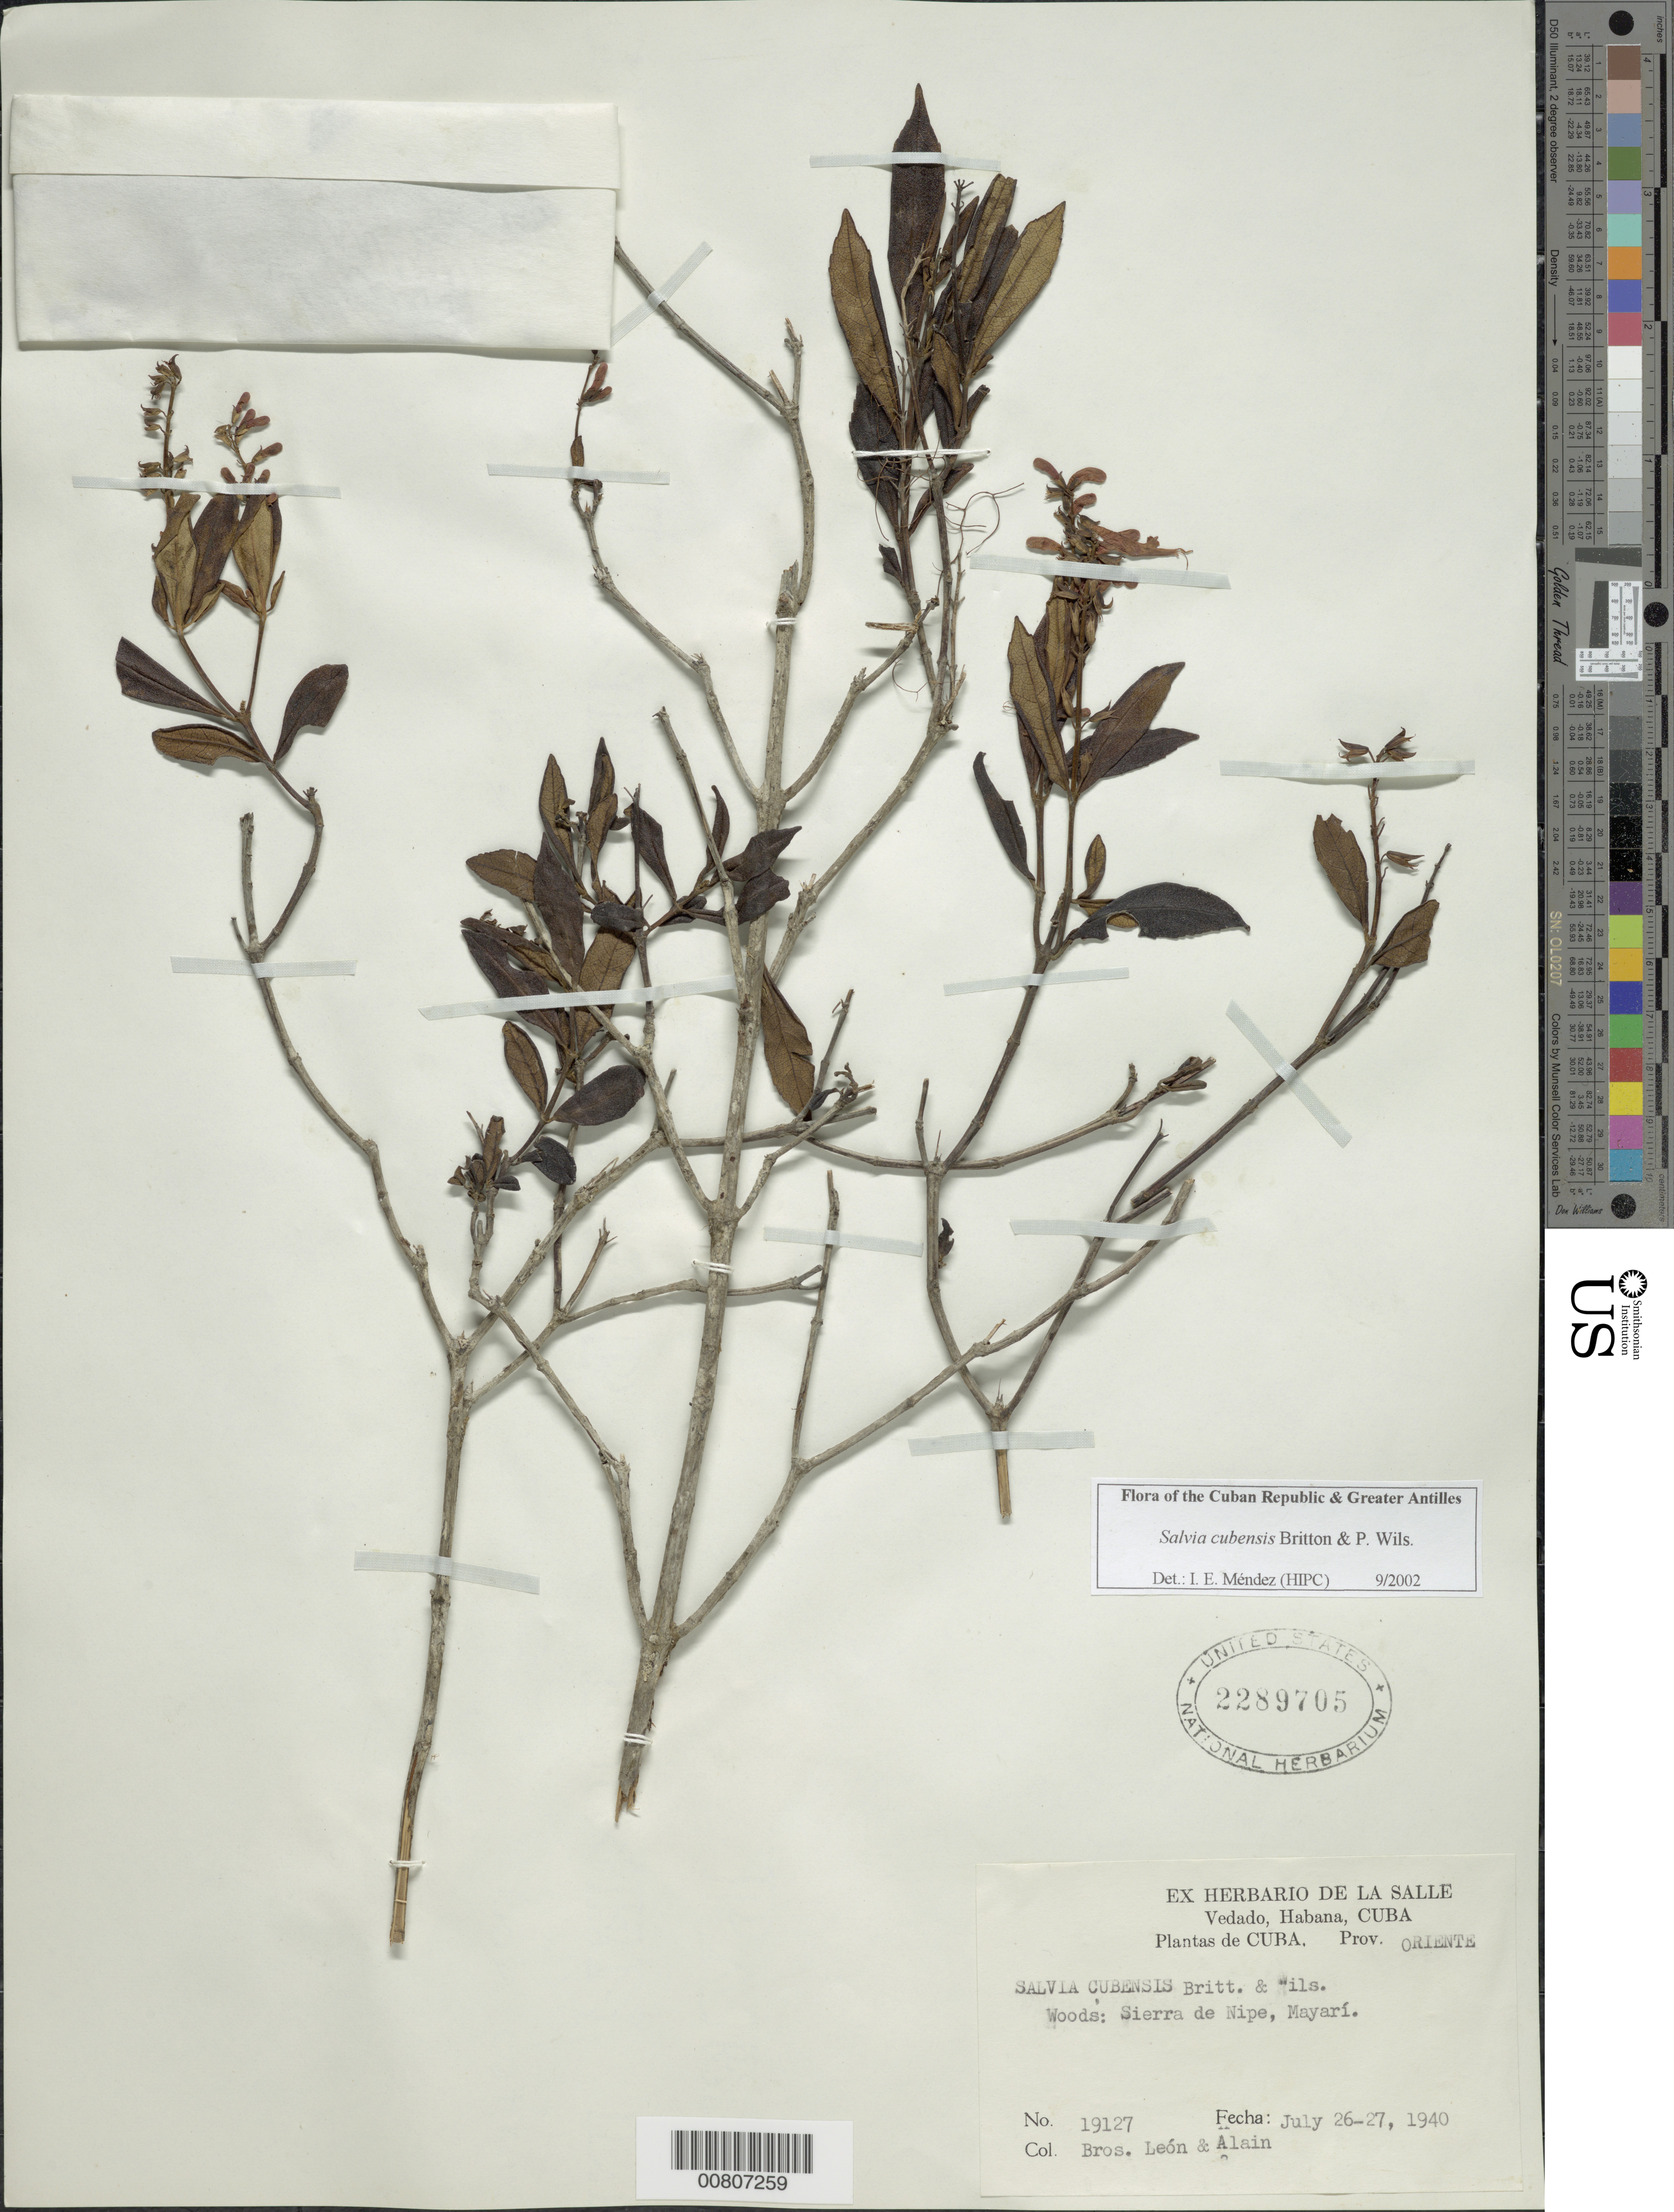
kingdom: Plantae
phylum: Tracheophyta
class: Magnoliopsida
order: Lamiales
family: Lamiaceae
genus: Salvia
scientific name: Salvia cubensis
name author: Britton & P. Wilson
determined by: Méndez, Isidro E., (HIPC)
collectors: Bro. León & A. H. Liogier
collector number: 19127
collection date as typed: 26 Jul 1940 to 27 Jul 1940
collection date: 1940-07-26/1940-07-27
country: Cuba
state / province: Holguín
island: Cuba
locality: Sierra de Nipe, Mayarí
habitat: Woods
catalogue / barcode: US 2289705